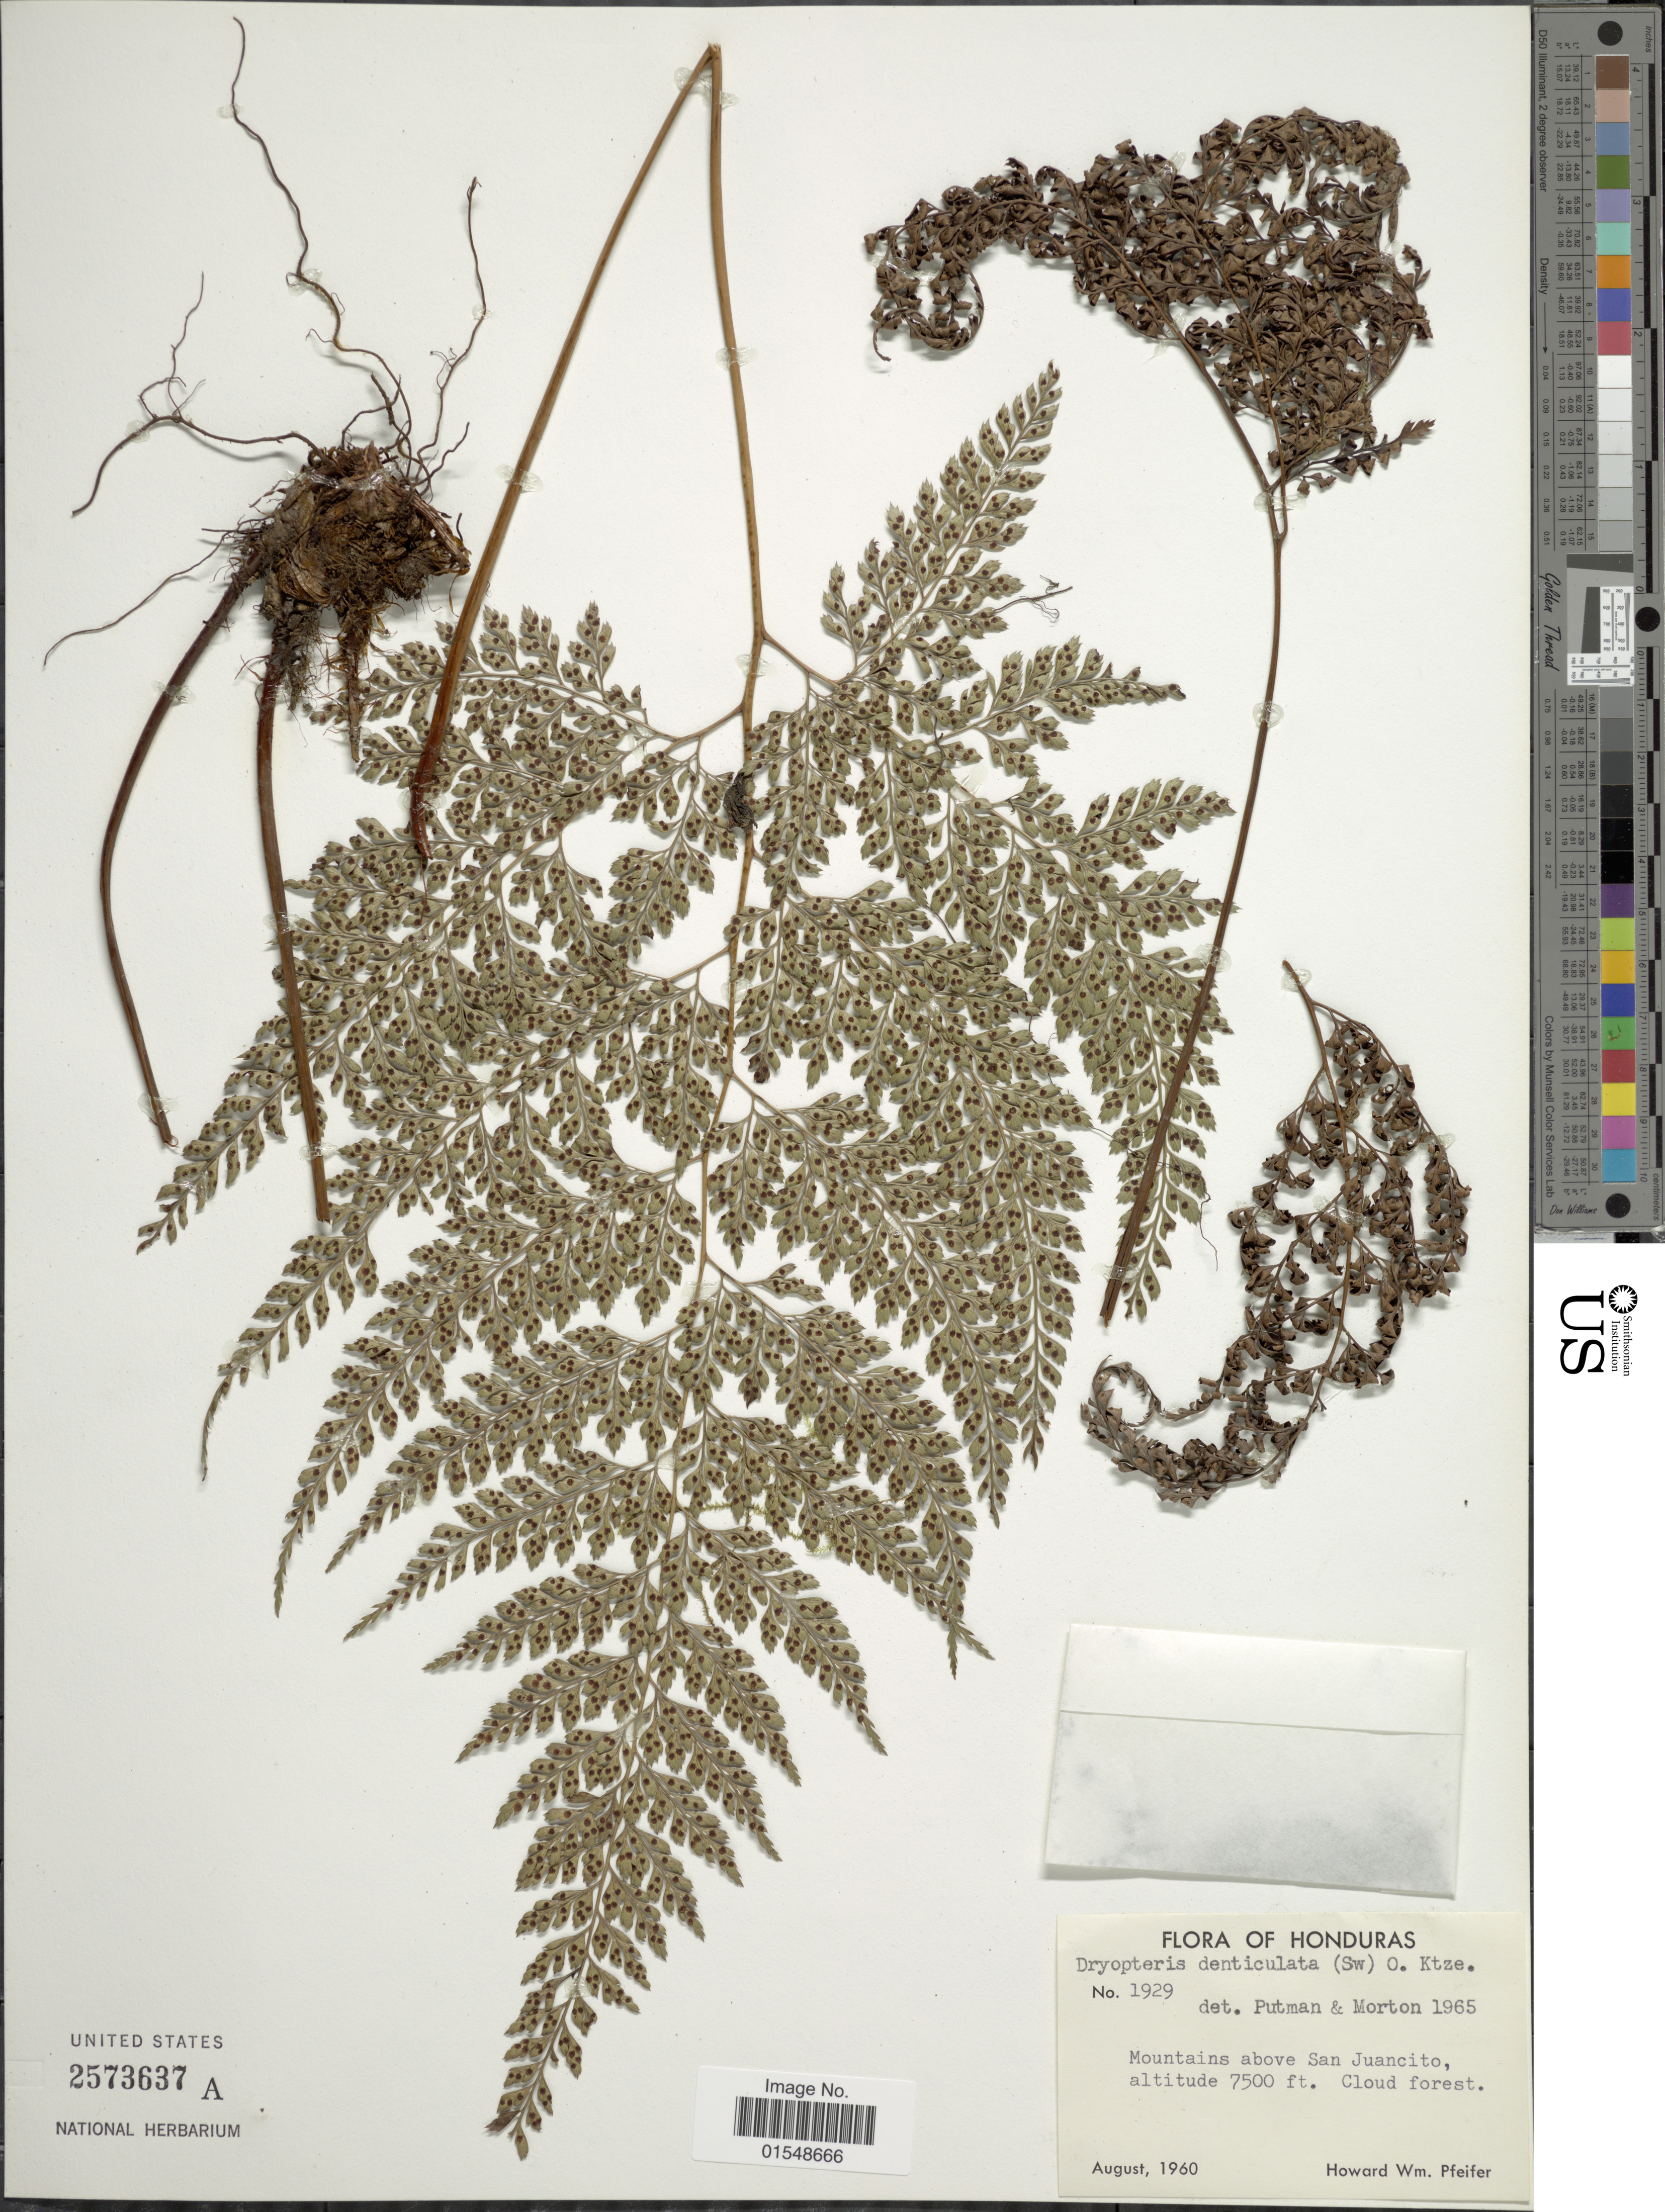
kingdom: Plantae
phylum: Tracheophyta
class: Polypodiopsida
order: Polypodiales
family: Dryopteridaceae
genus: Arachniodes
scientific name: Arachniodes denticulata var. jucunda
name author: (Fée) Lellinger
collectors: H. W. Pfeifer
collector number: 1929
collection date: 1960-08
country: Honduras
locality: Mountains above San Juancito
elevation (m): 2286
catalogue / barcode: US 2573637A